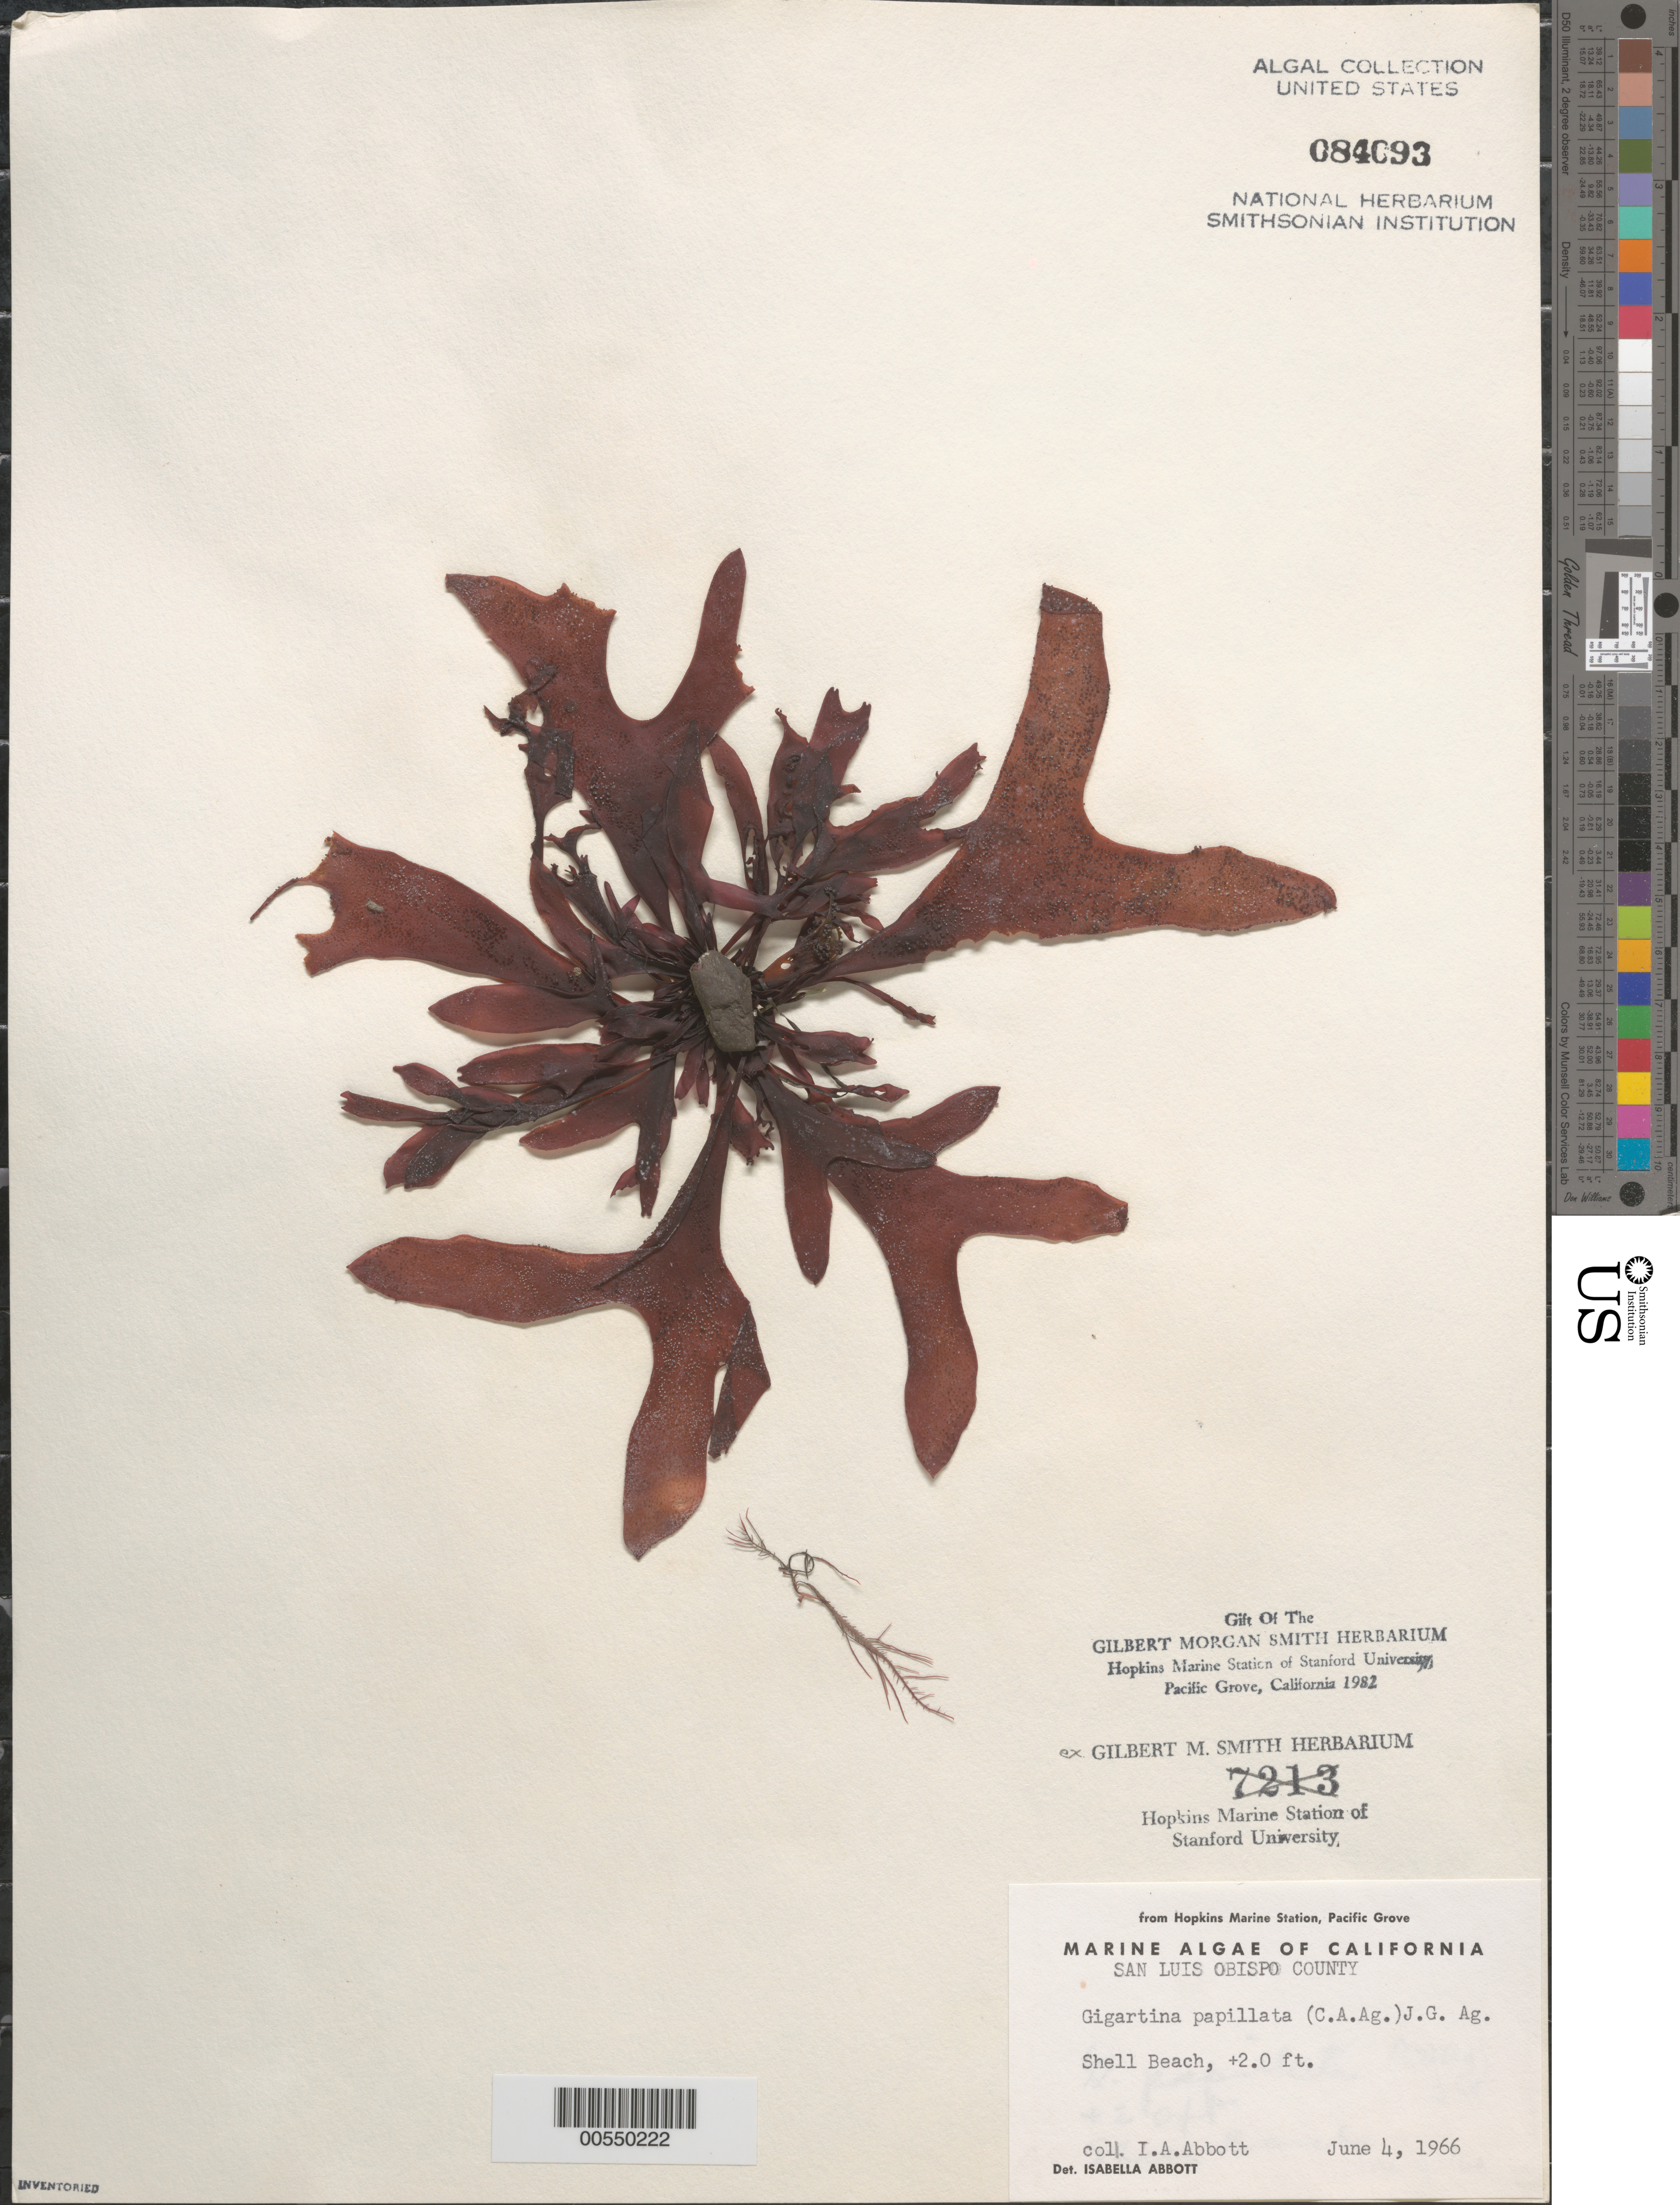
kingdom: Plantae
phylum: Rhodophyta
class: Florideophyceae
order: Gigartinales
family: Phyllophoraceae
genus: Mastocarpus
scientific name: Mastocarpus papillatus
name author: (C. Agardh) Kütz.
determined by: Algae name updating Project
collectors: I. A. Abbott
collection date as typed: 04 Jun 1966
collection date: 1966-06-04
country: United States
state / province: California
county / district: San Luis Obispo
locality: Shell Beach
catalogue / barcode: US 84093